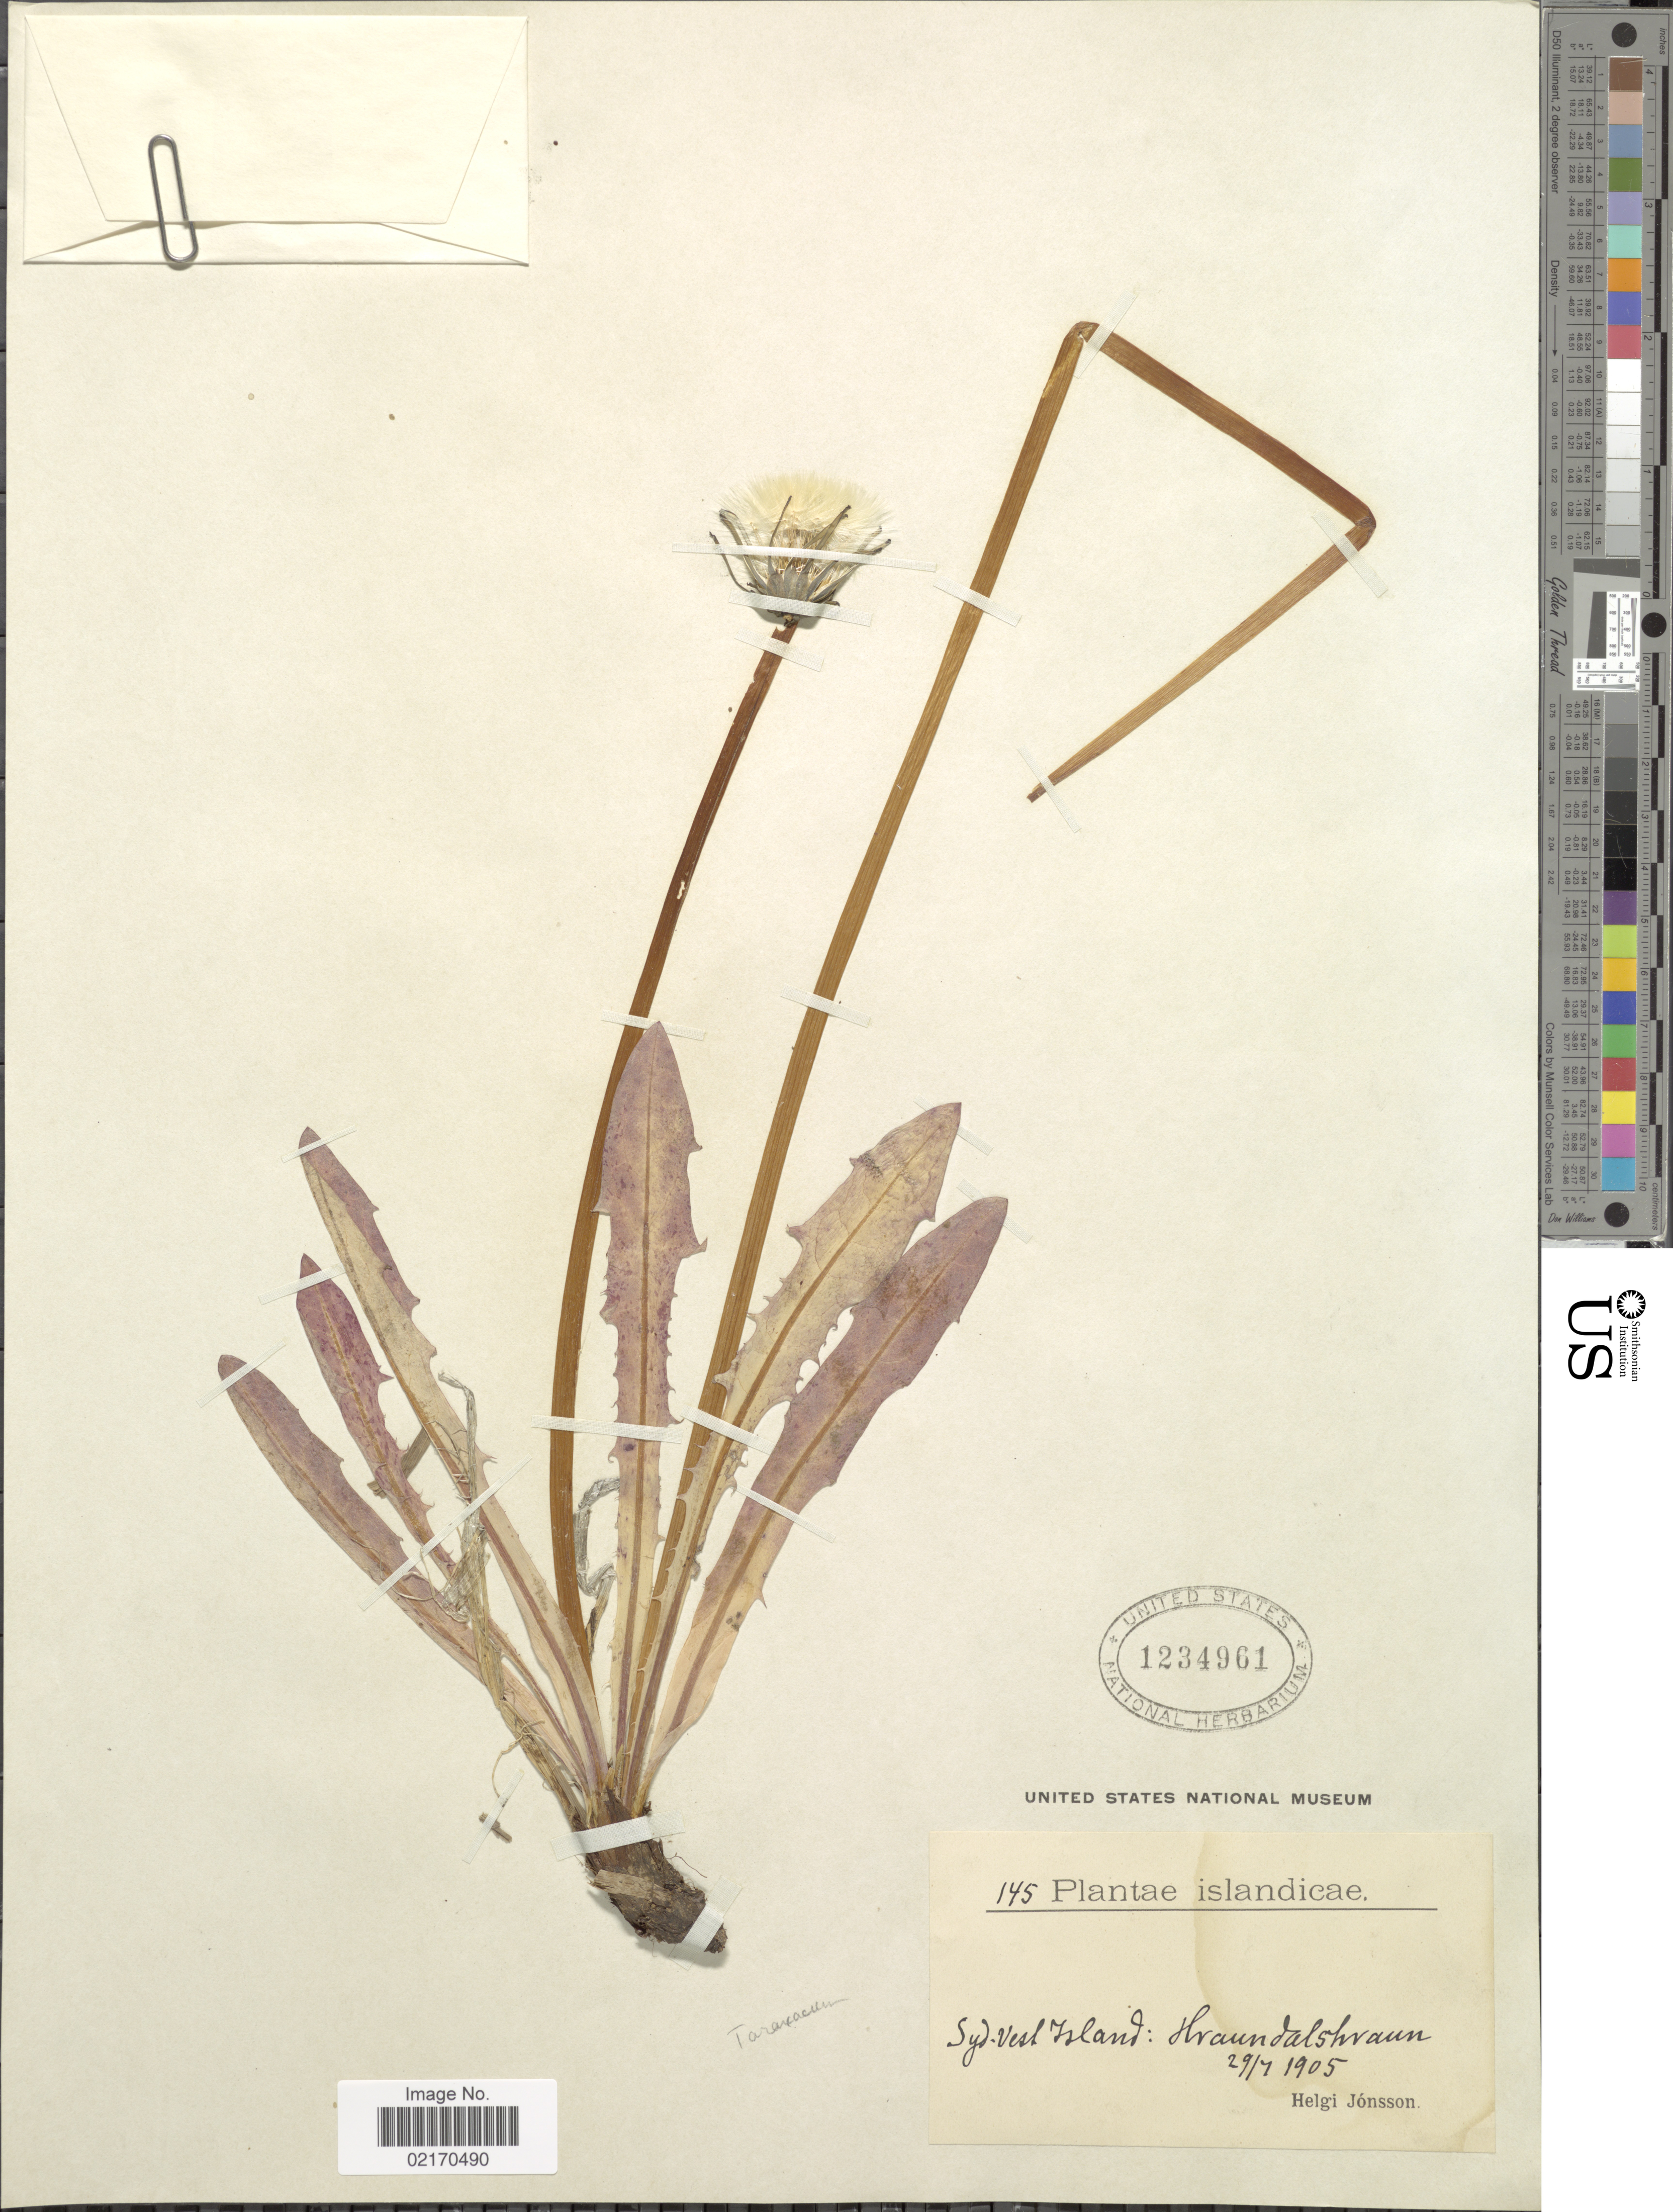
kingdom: Plantae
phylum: Tracheophyta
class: Magnoliopsida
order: Asterales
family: Asteraceae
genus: Taraxacum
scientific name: Taraxacum sp.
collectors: H. Jónsson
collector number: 145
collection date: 1905-07-29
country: Iceland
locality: Syd-Vest Island: Hraundalshraun.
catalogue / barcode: US 1234961